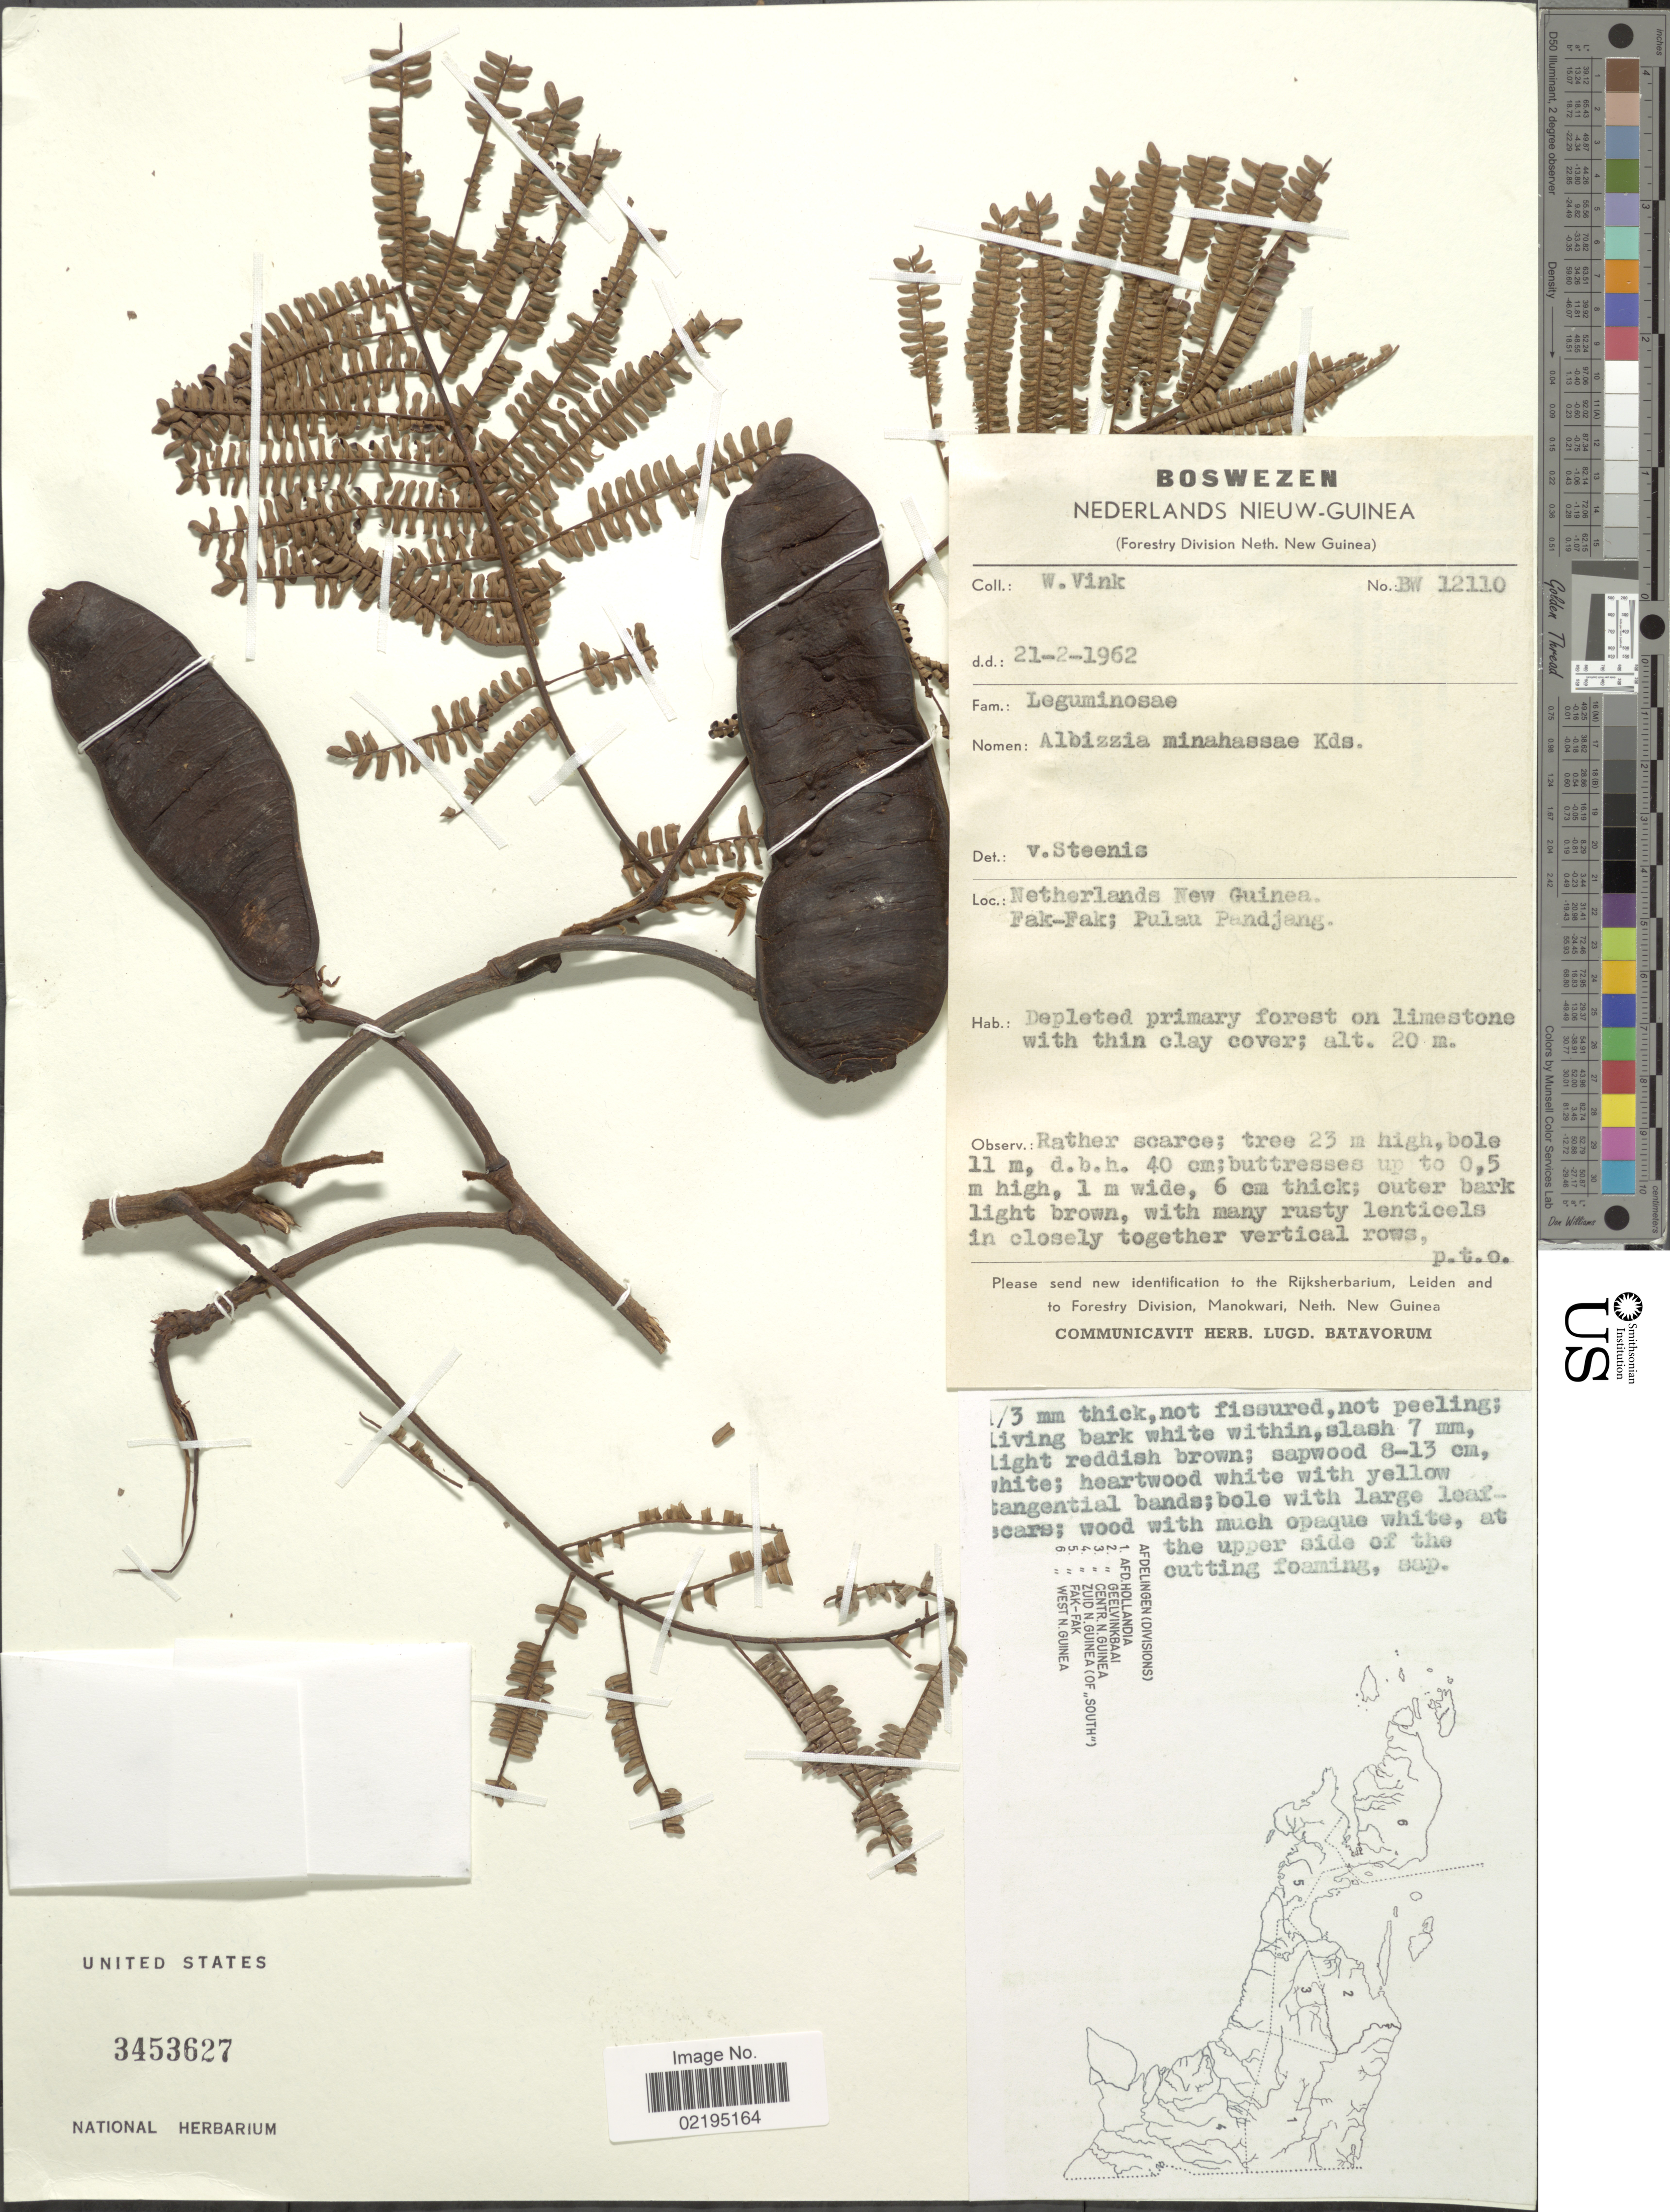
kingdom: Plantae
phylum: Tracheophyta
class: Magnoliopsida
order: Fabales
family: Fabaceae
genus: Albizia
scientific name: Albizia minahassae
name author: Koord.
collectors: W. Vink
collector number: BW 12110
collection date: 1962-02-21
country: Indonesia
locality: Boswezen, Nederlands Nieuw-Guinea, Fak-Fak; Pulau Pandjang.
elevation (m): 20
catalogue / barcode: US 3453627